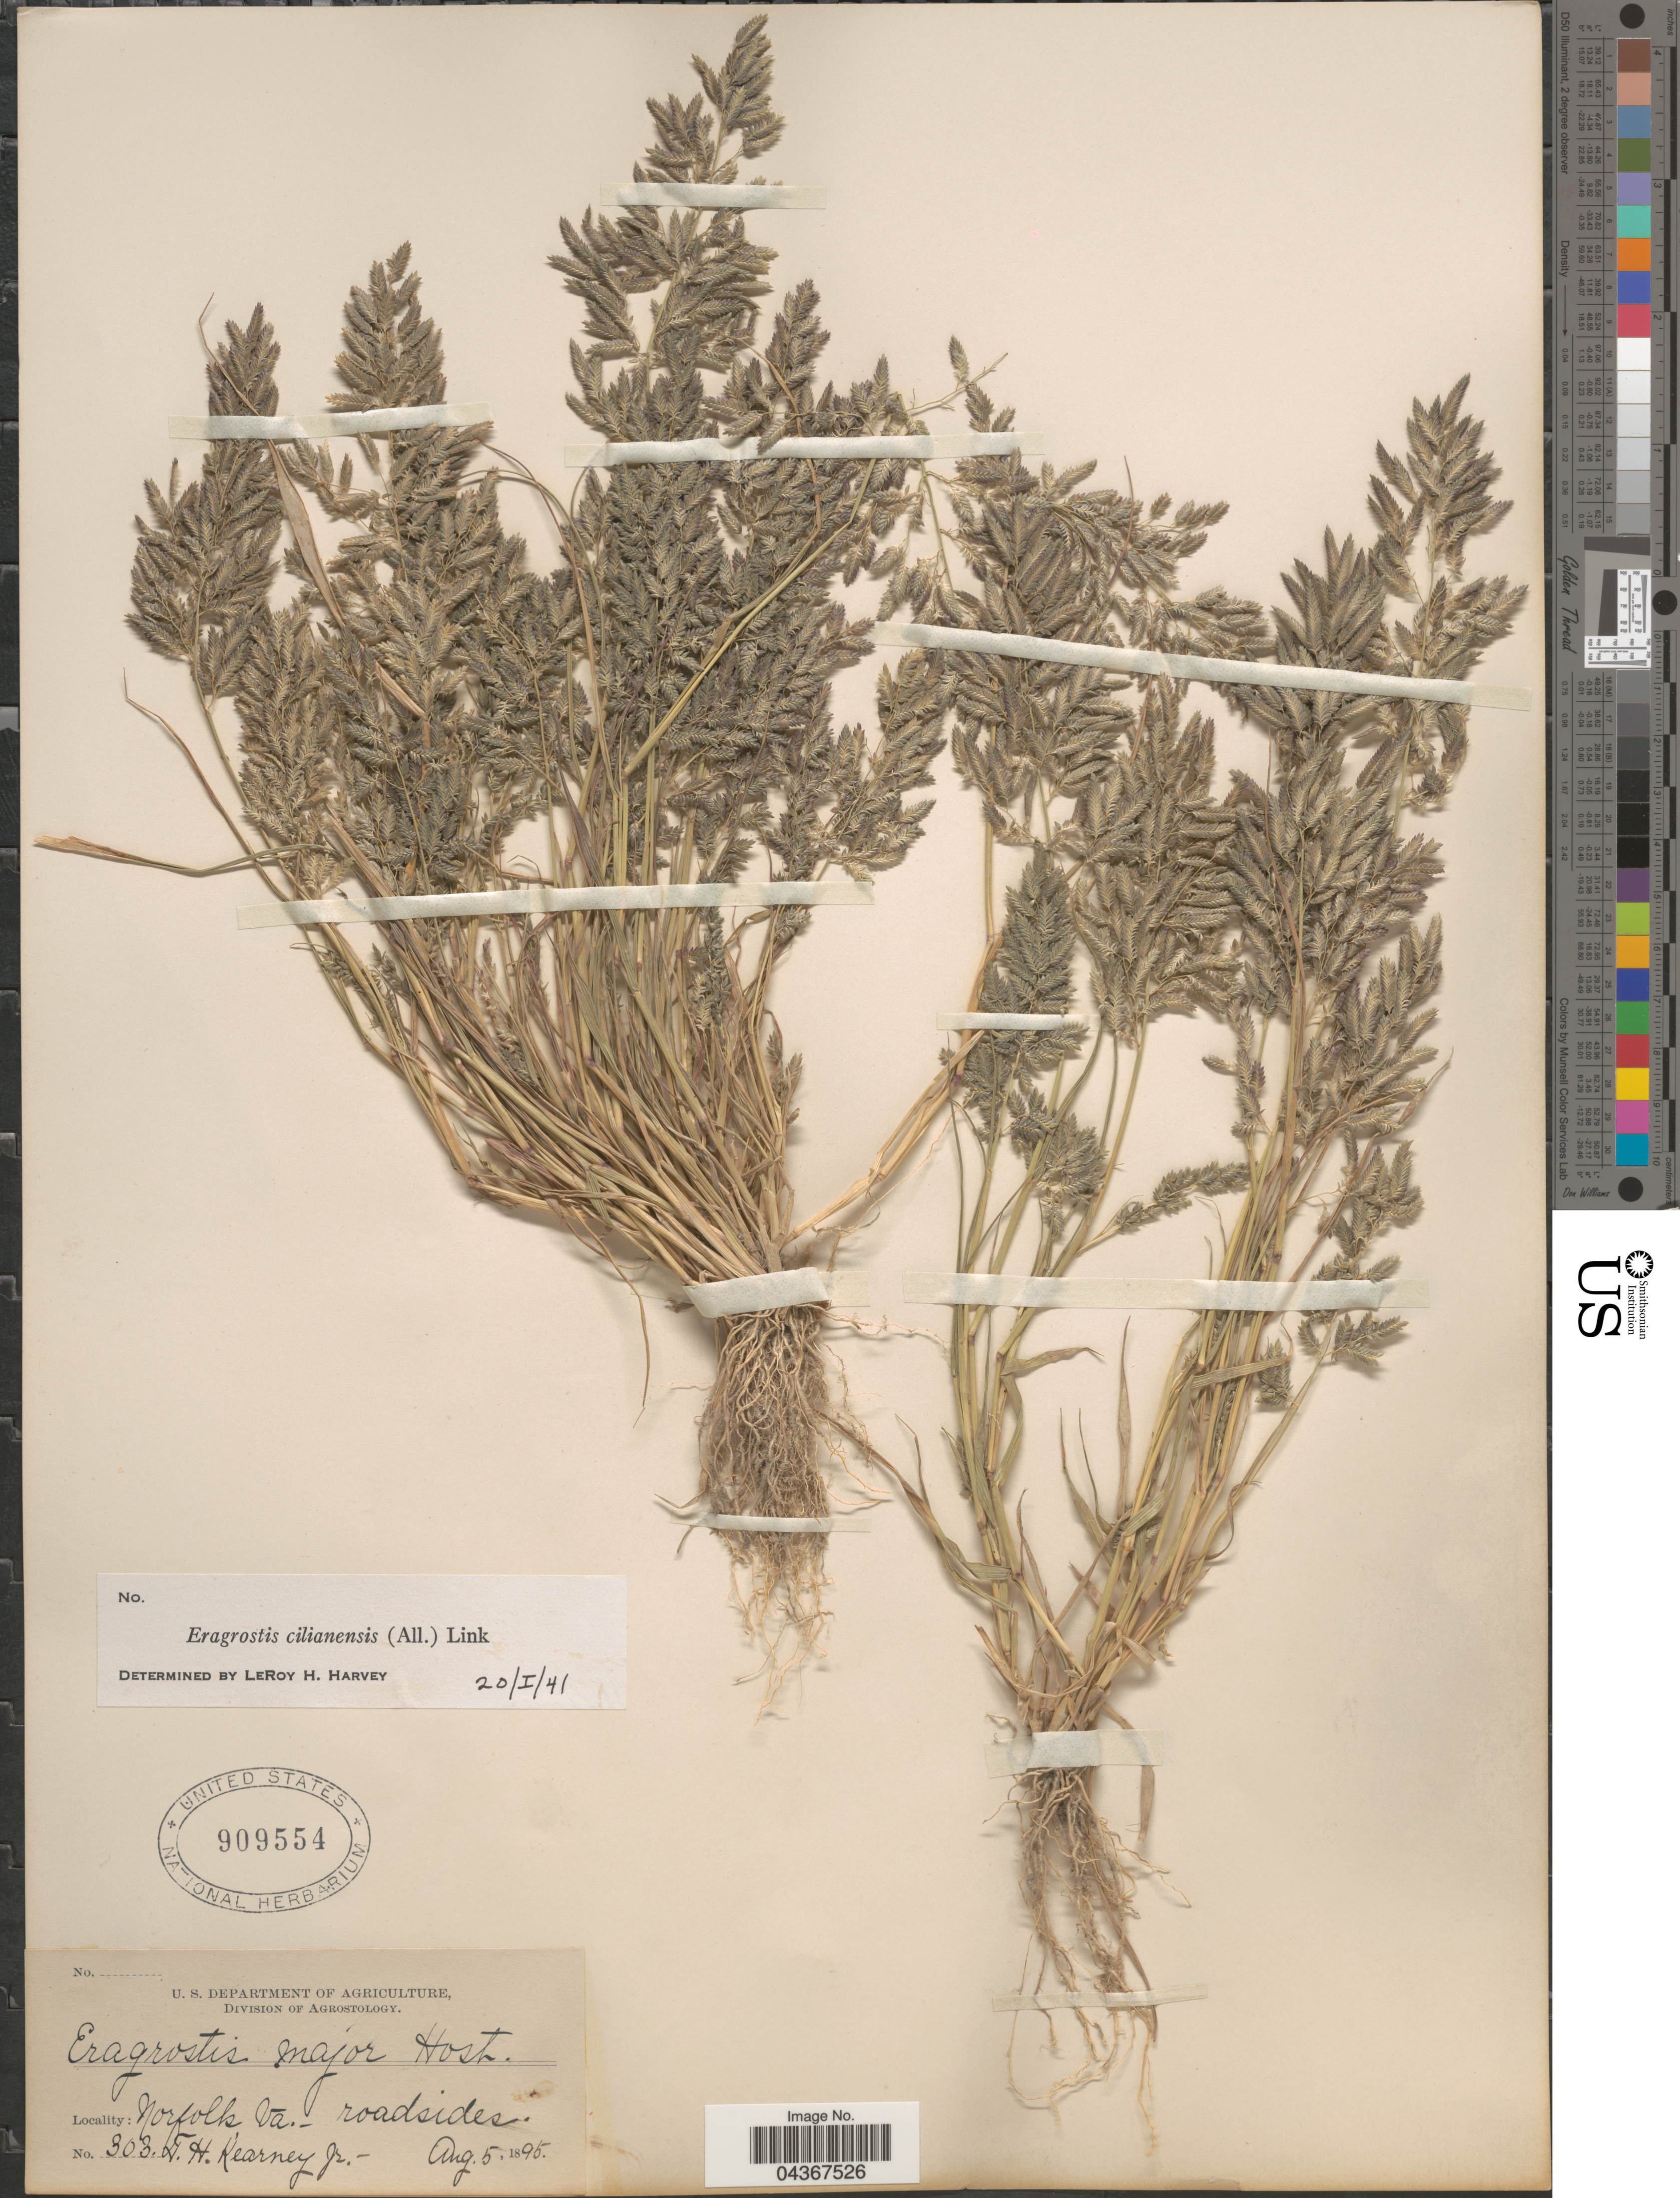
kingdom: Plantae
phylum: Tracheophyta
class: Liliopsida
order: Poales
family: Poaceae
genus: Eragrostis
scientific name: Eragrostis cilianensis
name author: (Bellardi) Vignolo ex Janch.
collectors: T. H. Kearney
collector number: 303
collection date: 1895-08-05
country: United States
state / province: Virginia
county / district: City of Norfolk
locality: Norfolk.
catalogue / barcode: US 909554